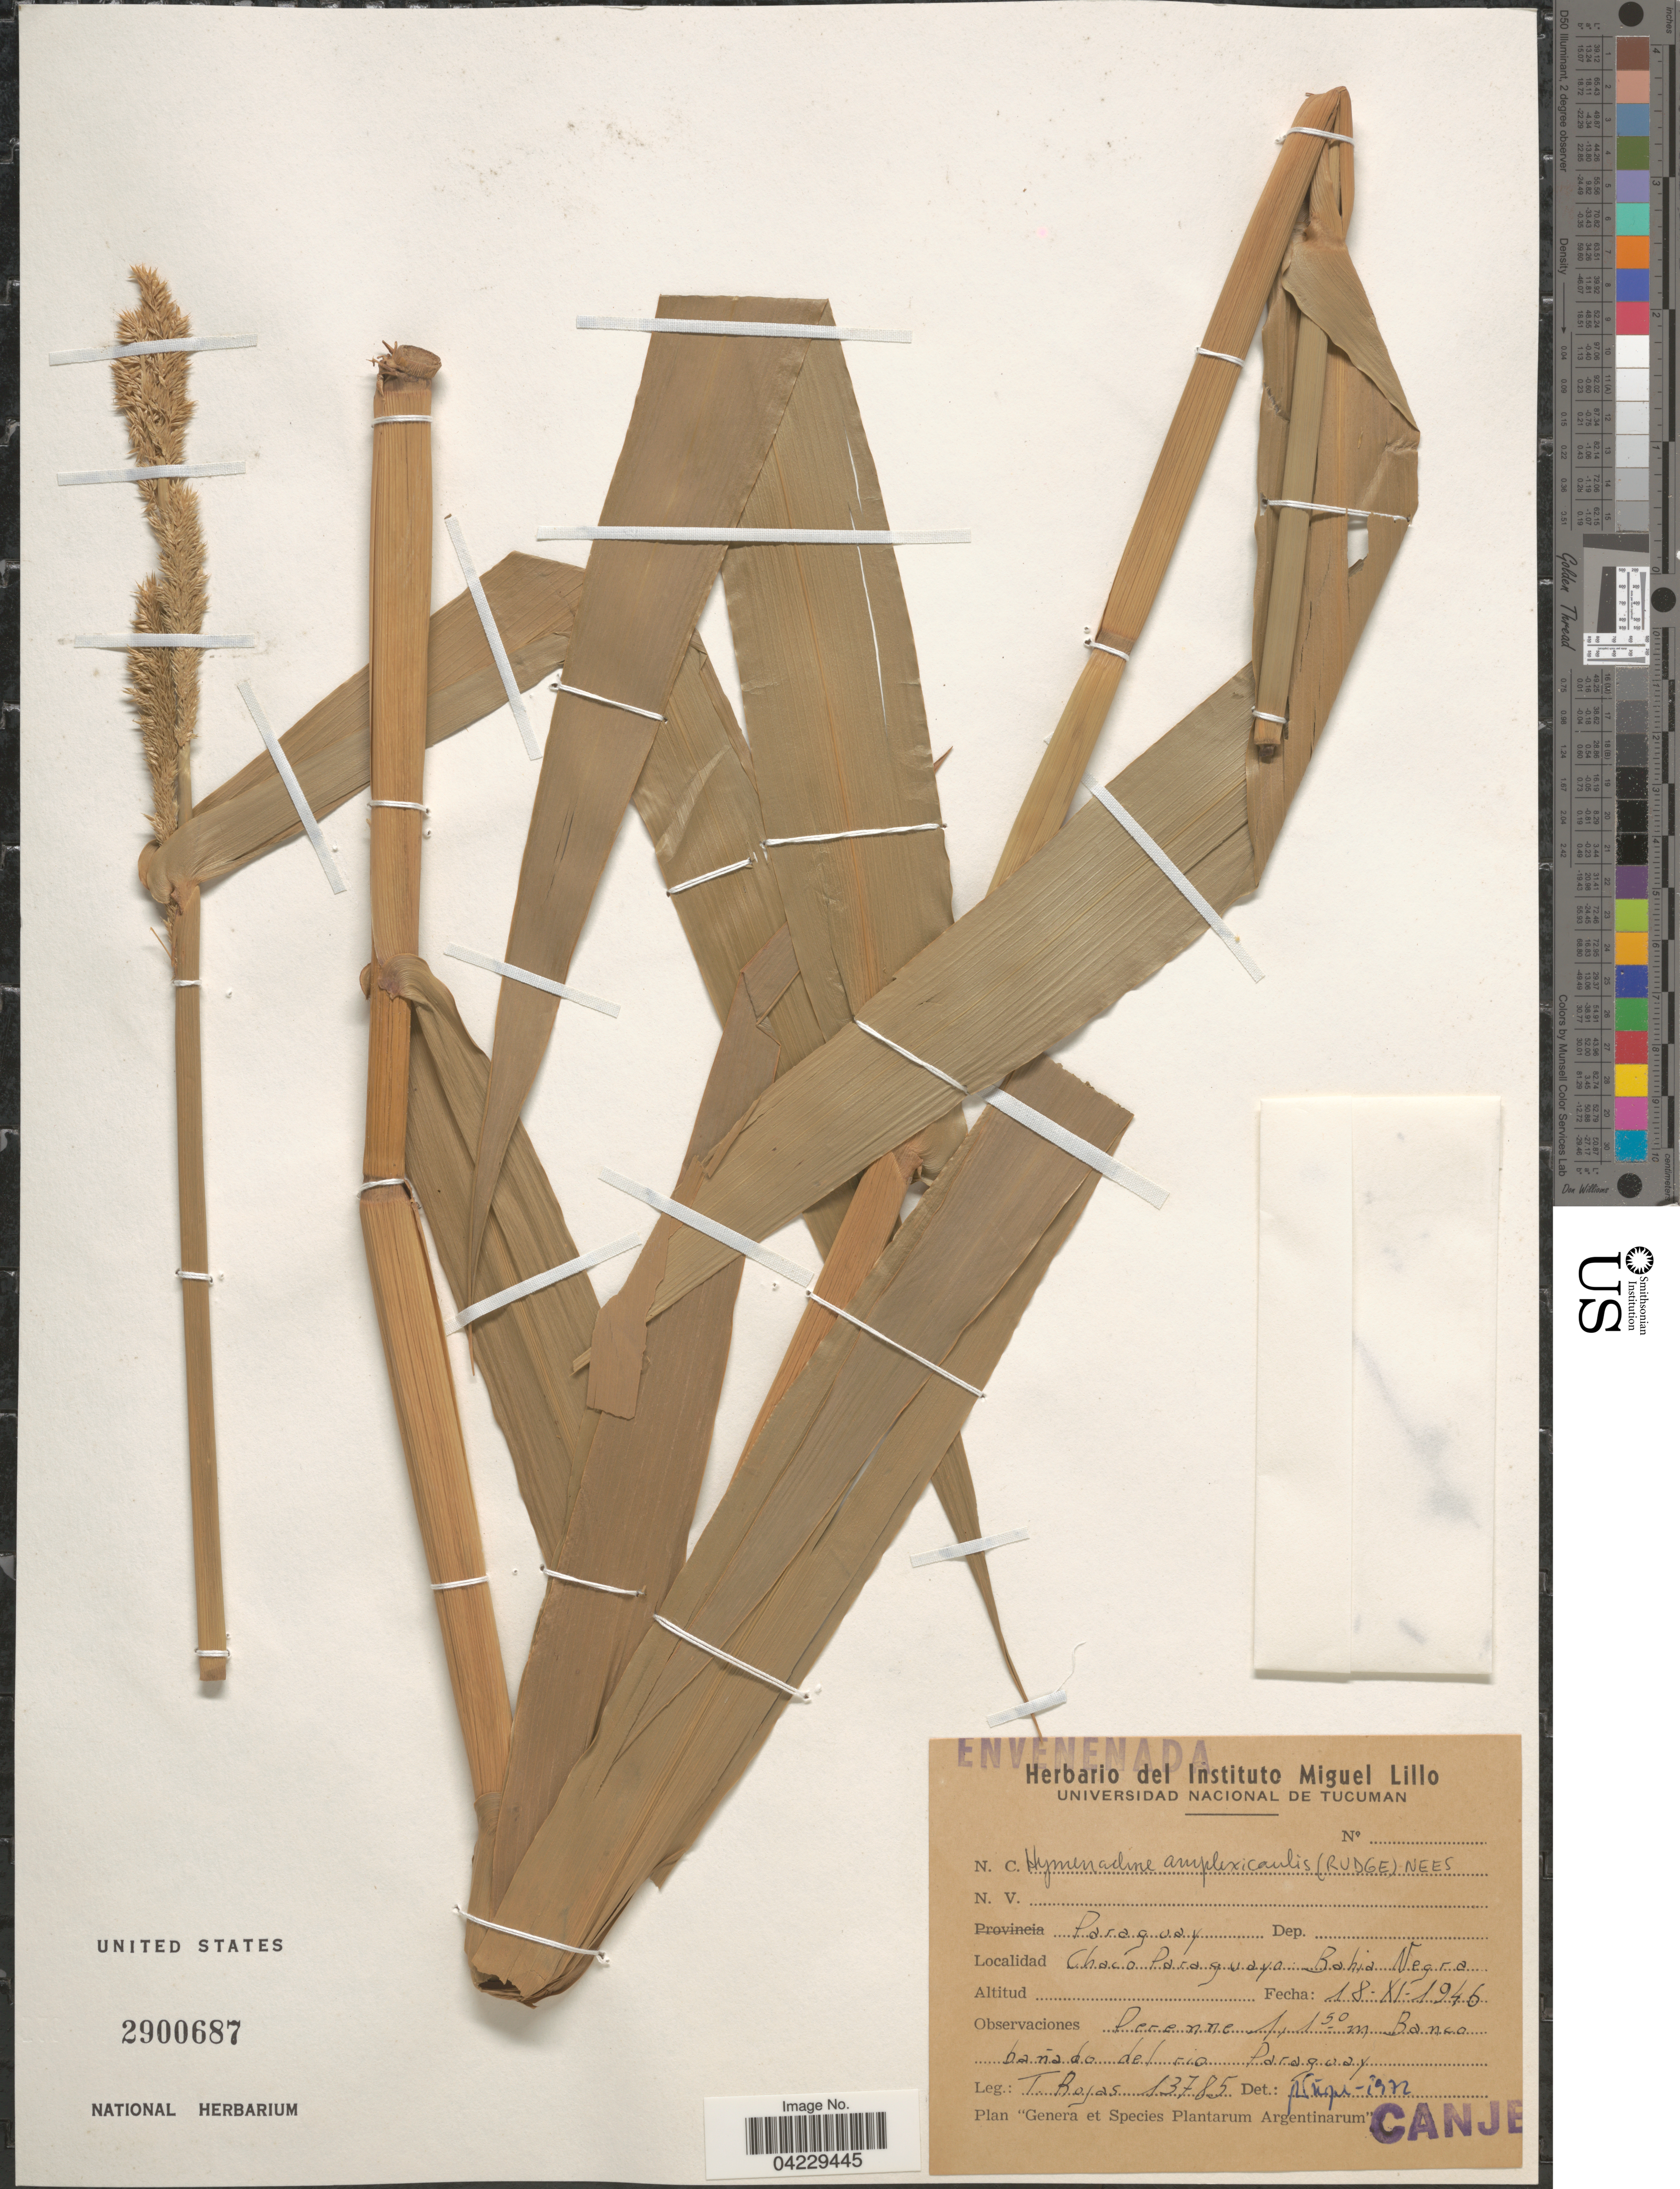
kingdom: Plantae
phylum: Tracheophyta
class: Liliopsida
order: Poales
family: Poaceae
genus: Hymenachne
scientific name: Hymenachne amplexicaulis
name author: (Rudge) Nees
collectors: T. Rojas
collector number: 13785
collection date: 1946-11-18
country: Paraguay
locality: Chaco Paraguayo Bahia Negra.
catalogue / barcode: US 2900687